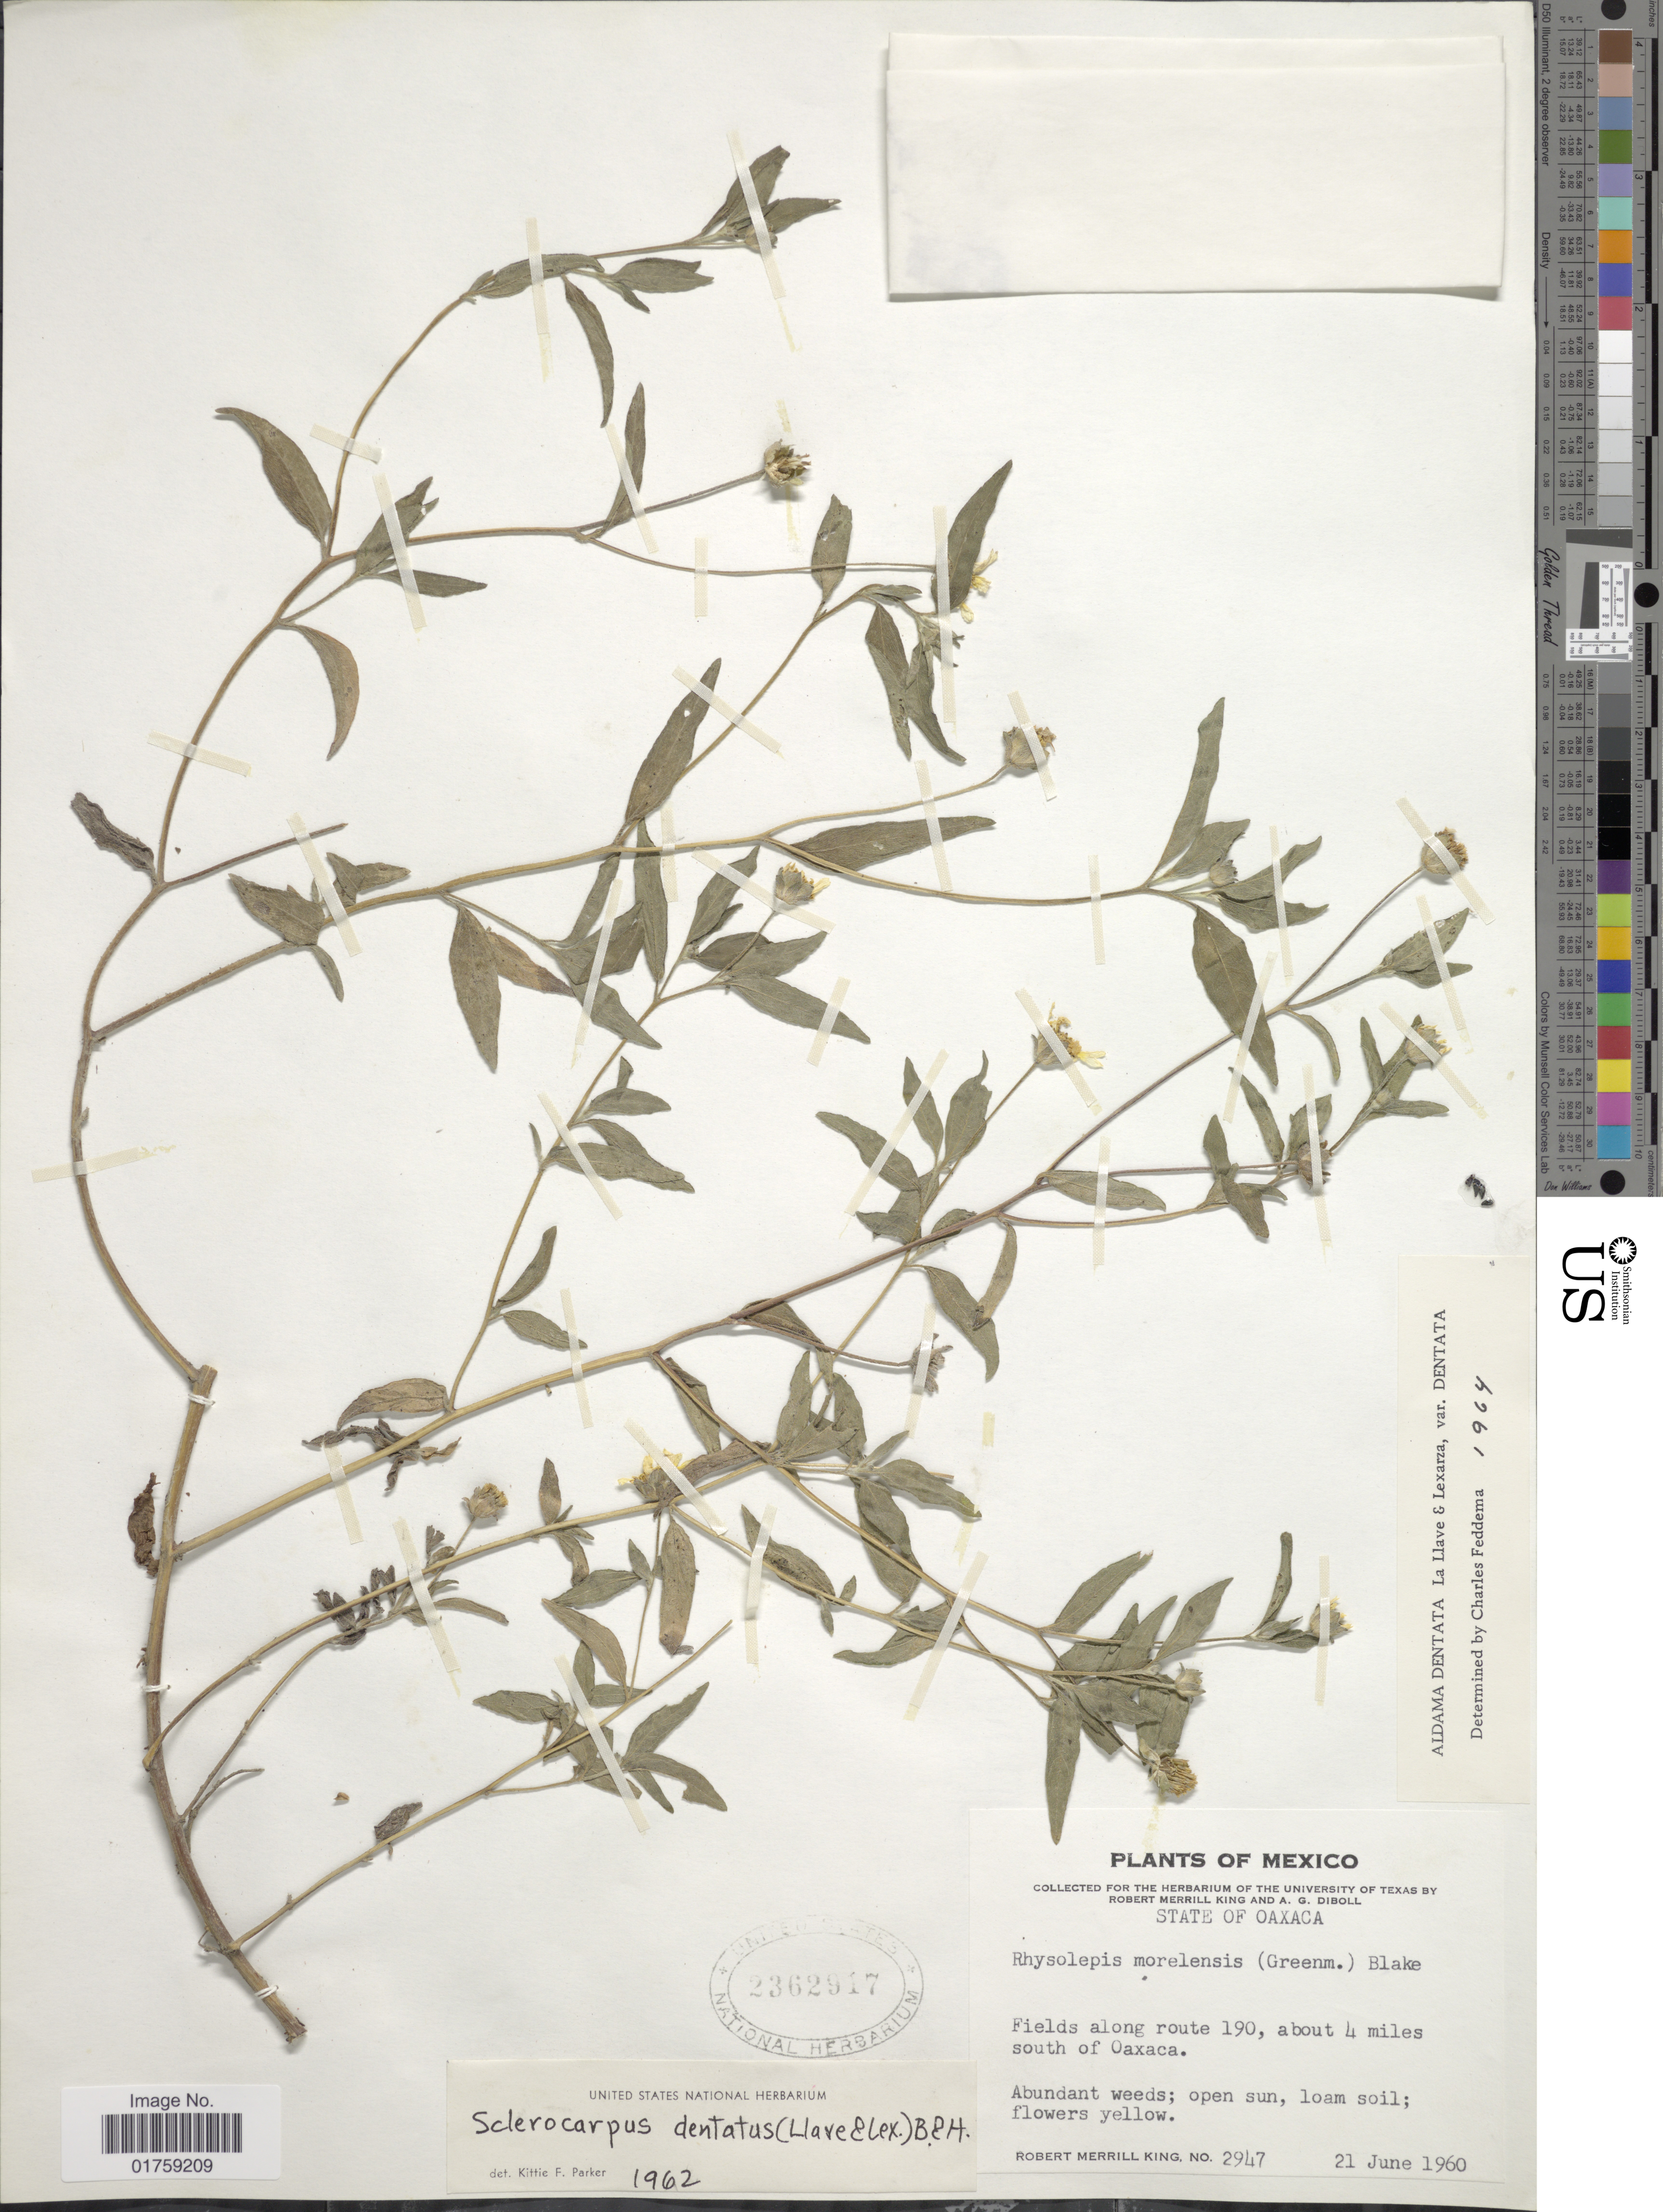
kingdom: Plantae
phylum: Tracheophyta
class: Magnoliopsida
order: Asterales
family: Asteraceae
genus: Sclerocarpus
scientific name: Sclerocarpus dentatus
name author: (La Llave) Benth. & Hook. f. ex Hemsl.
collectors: R. M. King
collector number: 2947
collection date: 1960-06-21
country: Mexico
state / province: Oaxaca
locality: Mexico. State of Oaxaca. Fields along route 190, about 4 miles south of Oaxaca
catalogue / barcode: US 2362917